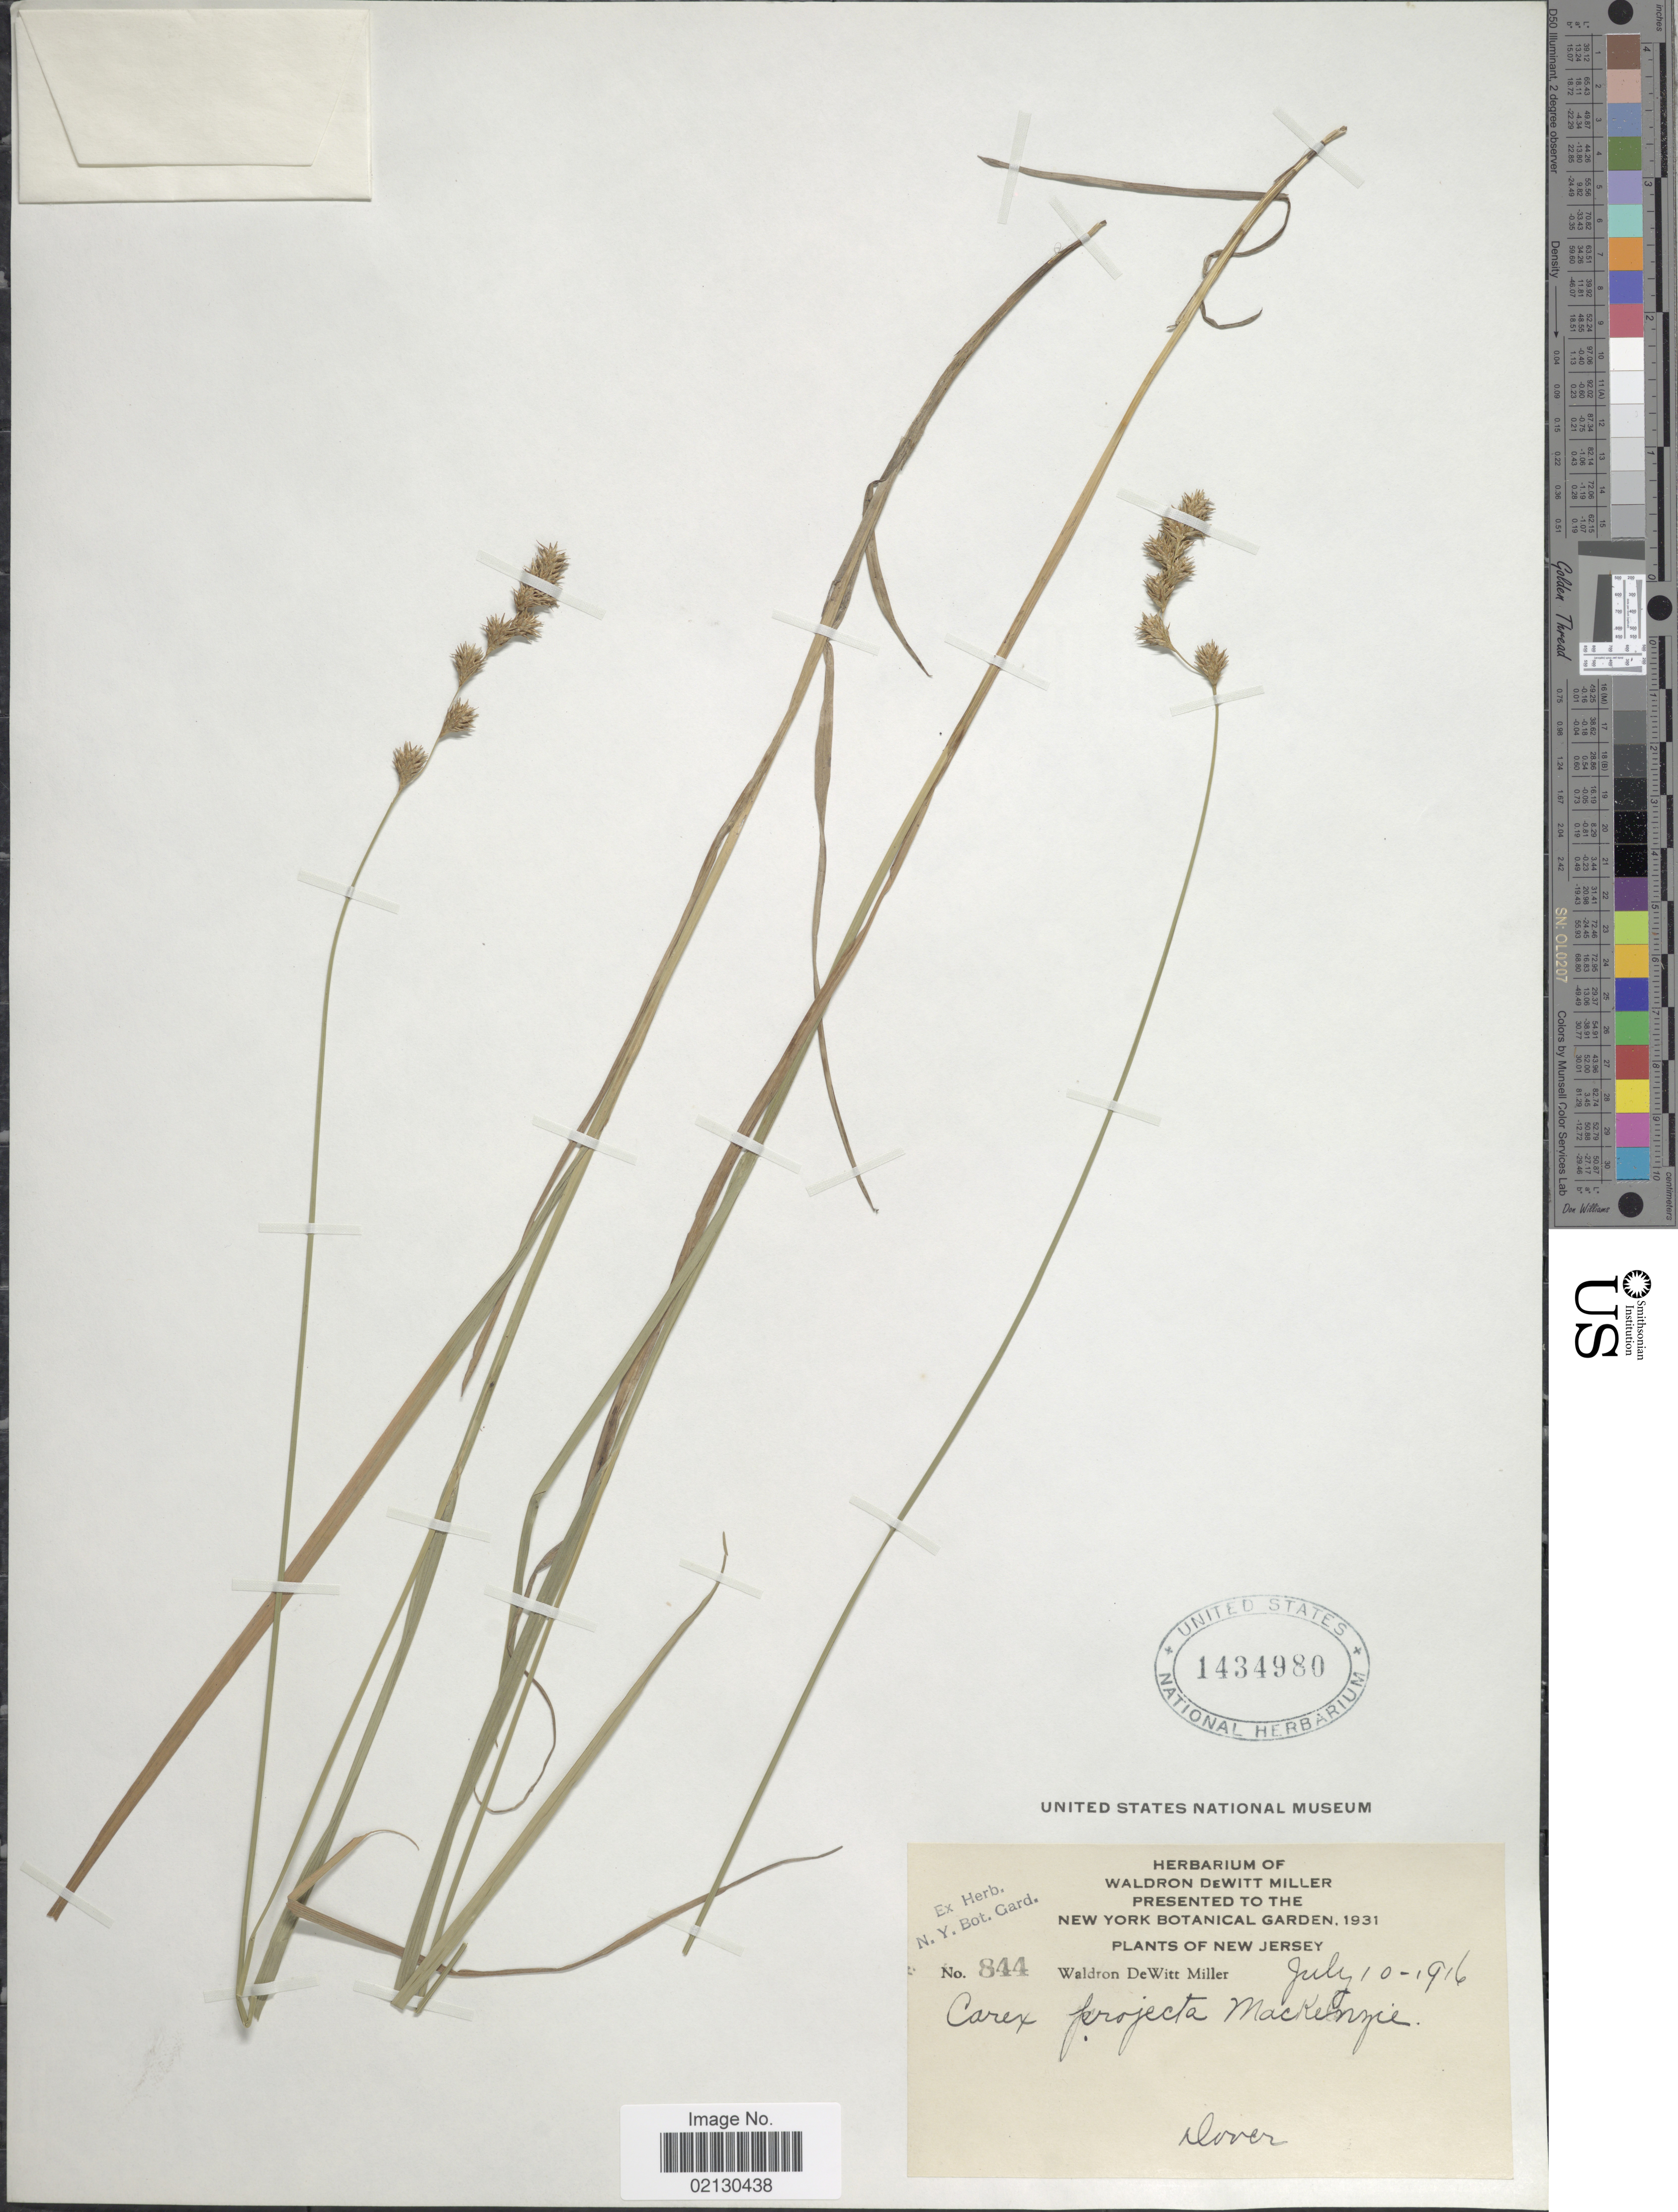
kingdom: Plantae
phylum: Tracheophyta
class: Liliopsida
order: Poales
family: Cyperaceae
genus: Carex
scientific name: Carex projecta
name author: Mack.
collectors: W. De Witt Miller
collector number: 844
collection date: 1916-07-10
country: United States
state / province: New Jersey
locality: Dover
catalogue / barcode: US 1434980